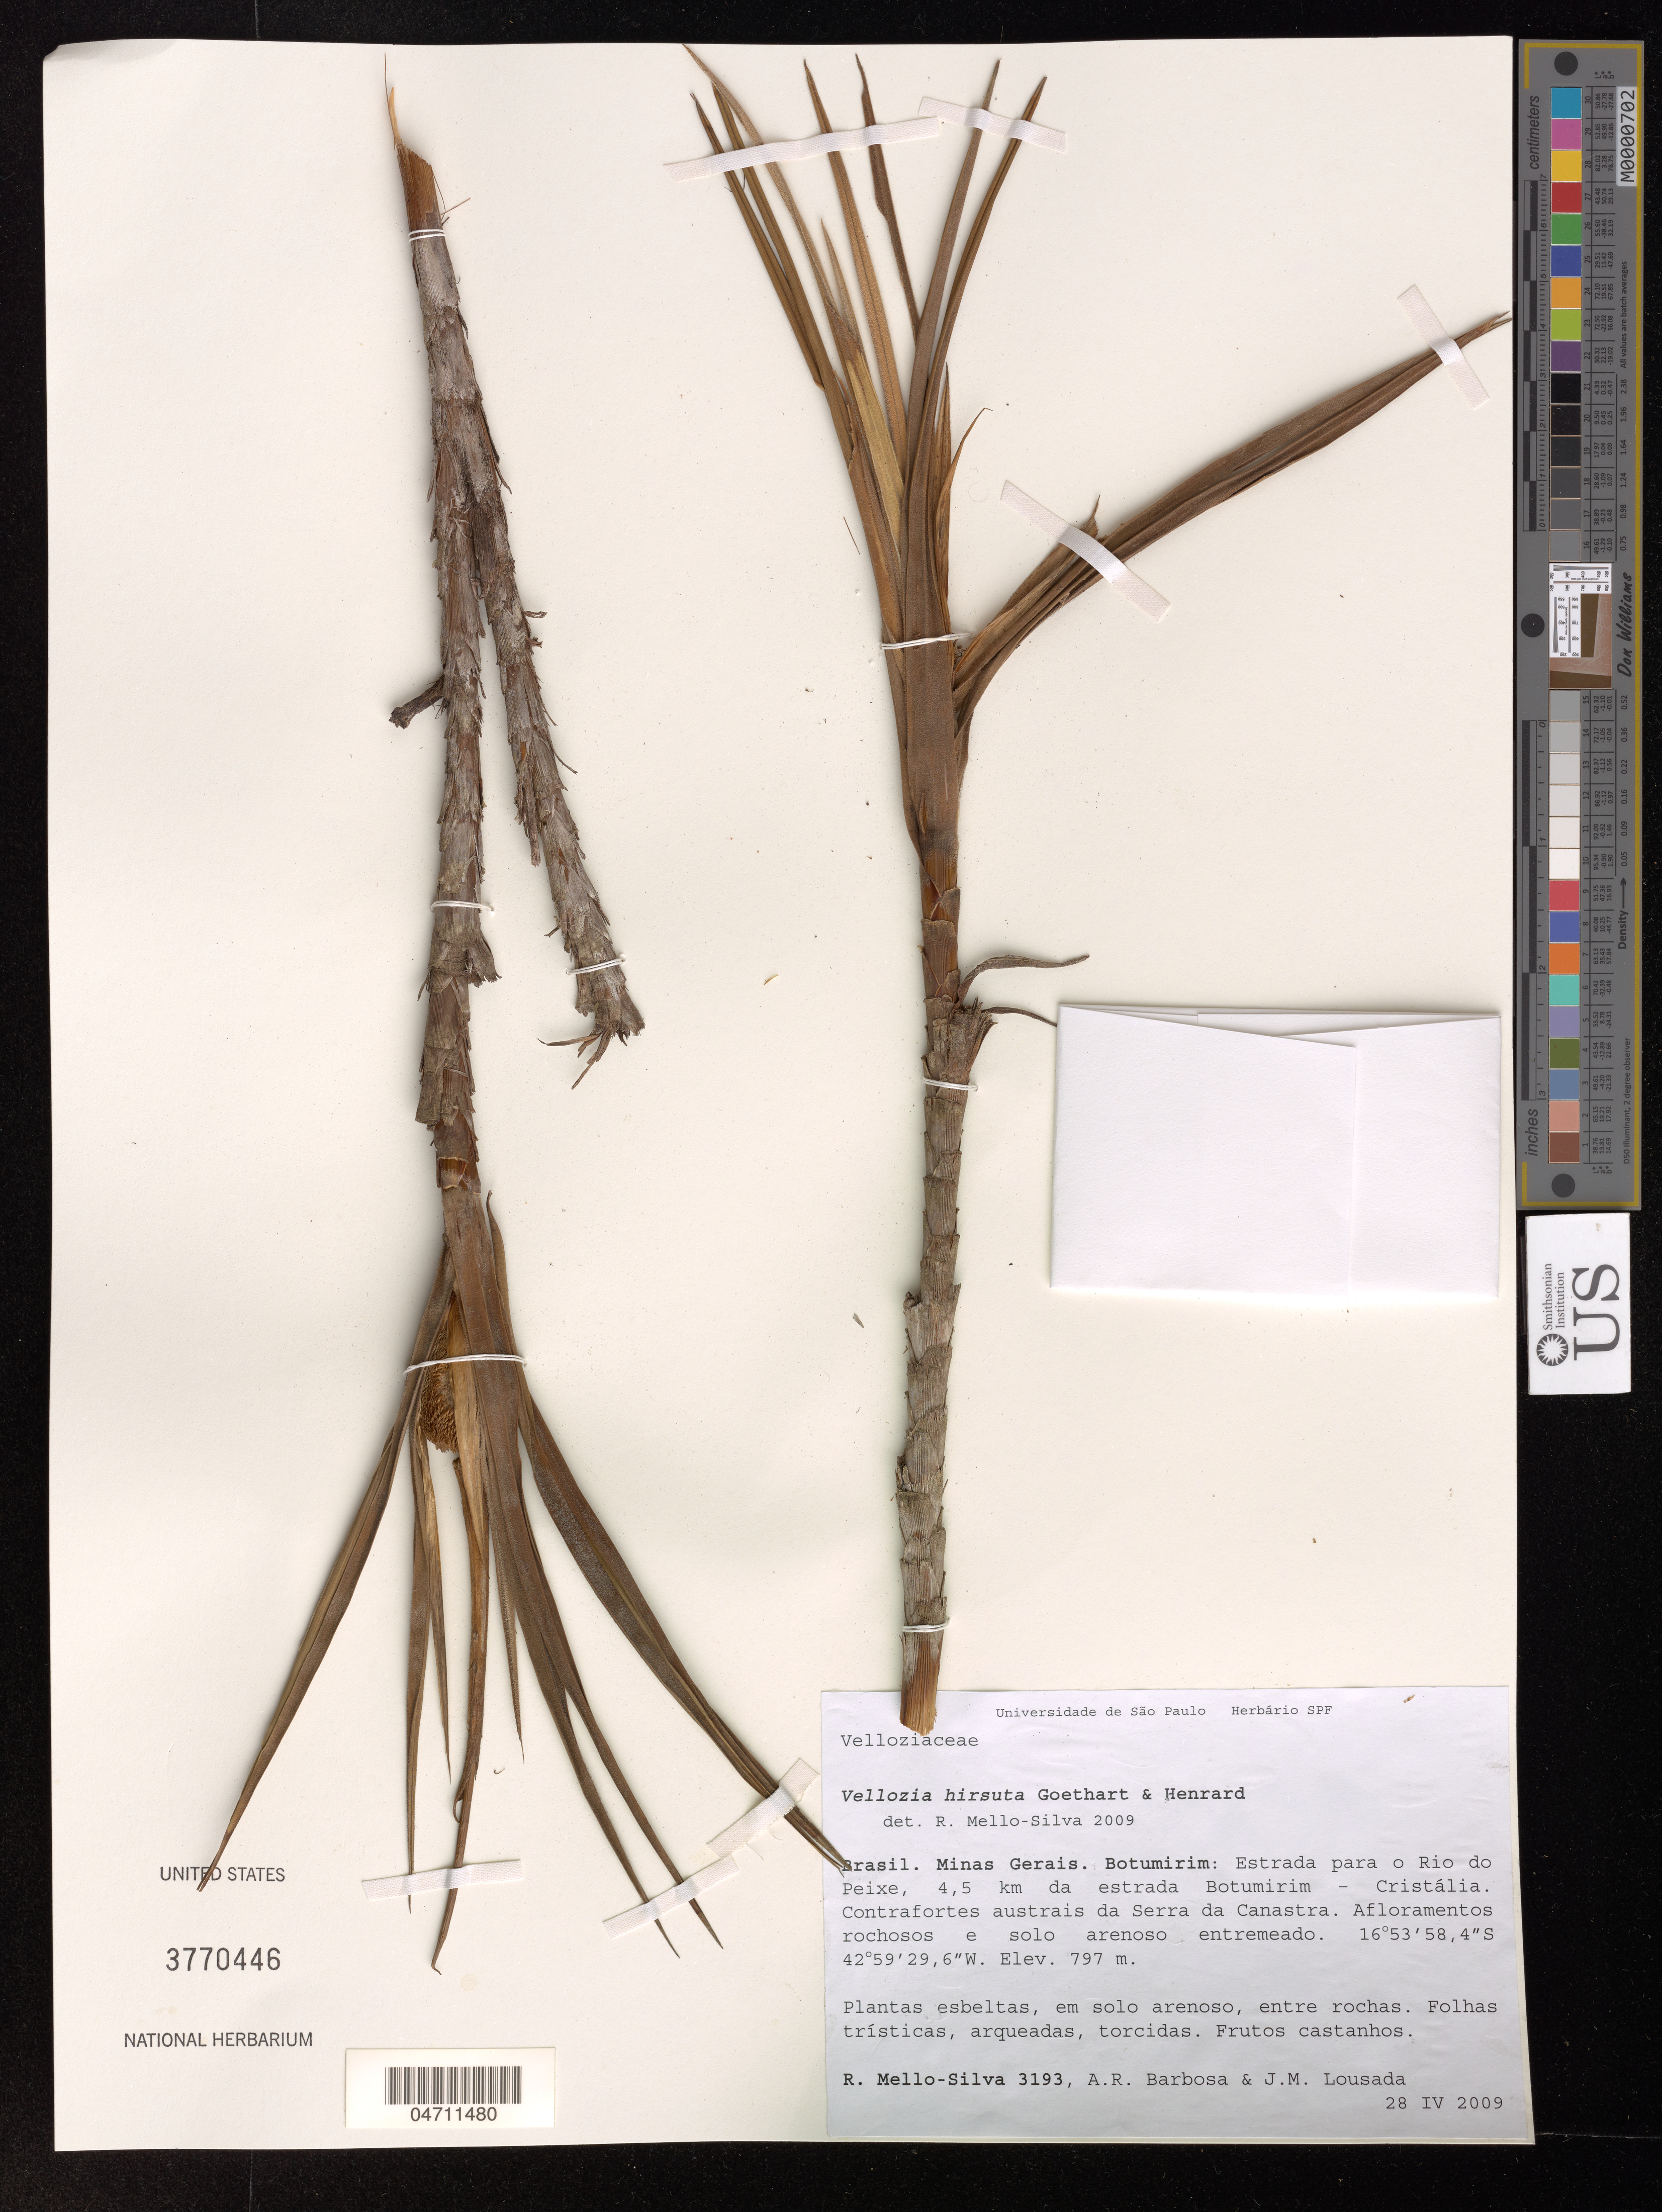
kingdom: Plantae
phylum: Tracheophyta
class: Liliopsida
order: Pandanales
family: Velloziaceae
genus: Vellozia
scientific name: Vellozia hirsuta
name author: Goethart & Henr.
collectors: R. Mello-Silva, A. Barbosa & J. Lousada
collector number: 3193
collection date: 2009-04-28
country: Brazil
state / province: Minas Gerais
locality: Botumirim. Estrada para o Rio do Peixe, 4,5 km da estrada Botumirim - Cristália. Contrafortes austrais da Serra da Canastra.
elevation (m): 797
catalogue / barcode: US 3770446